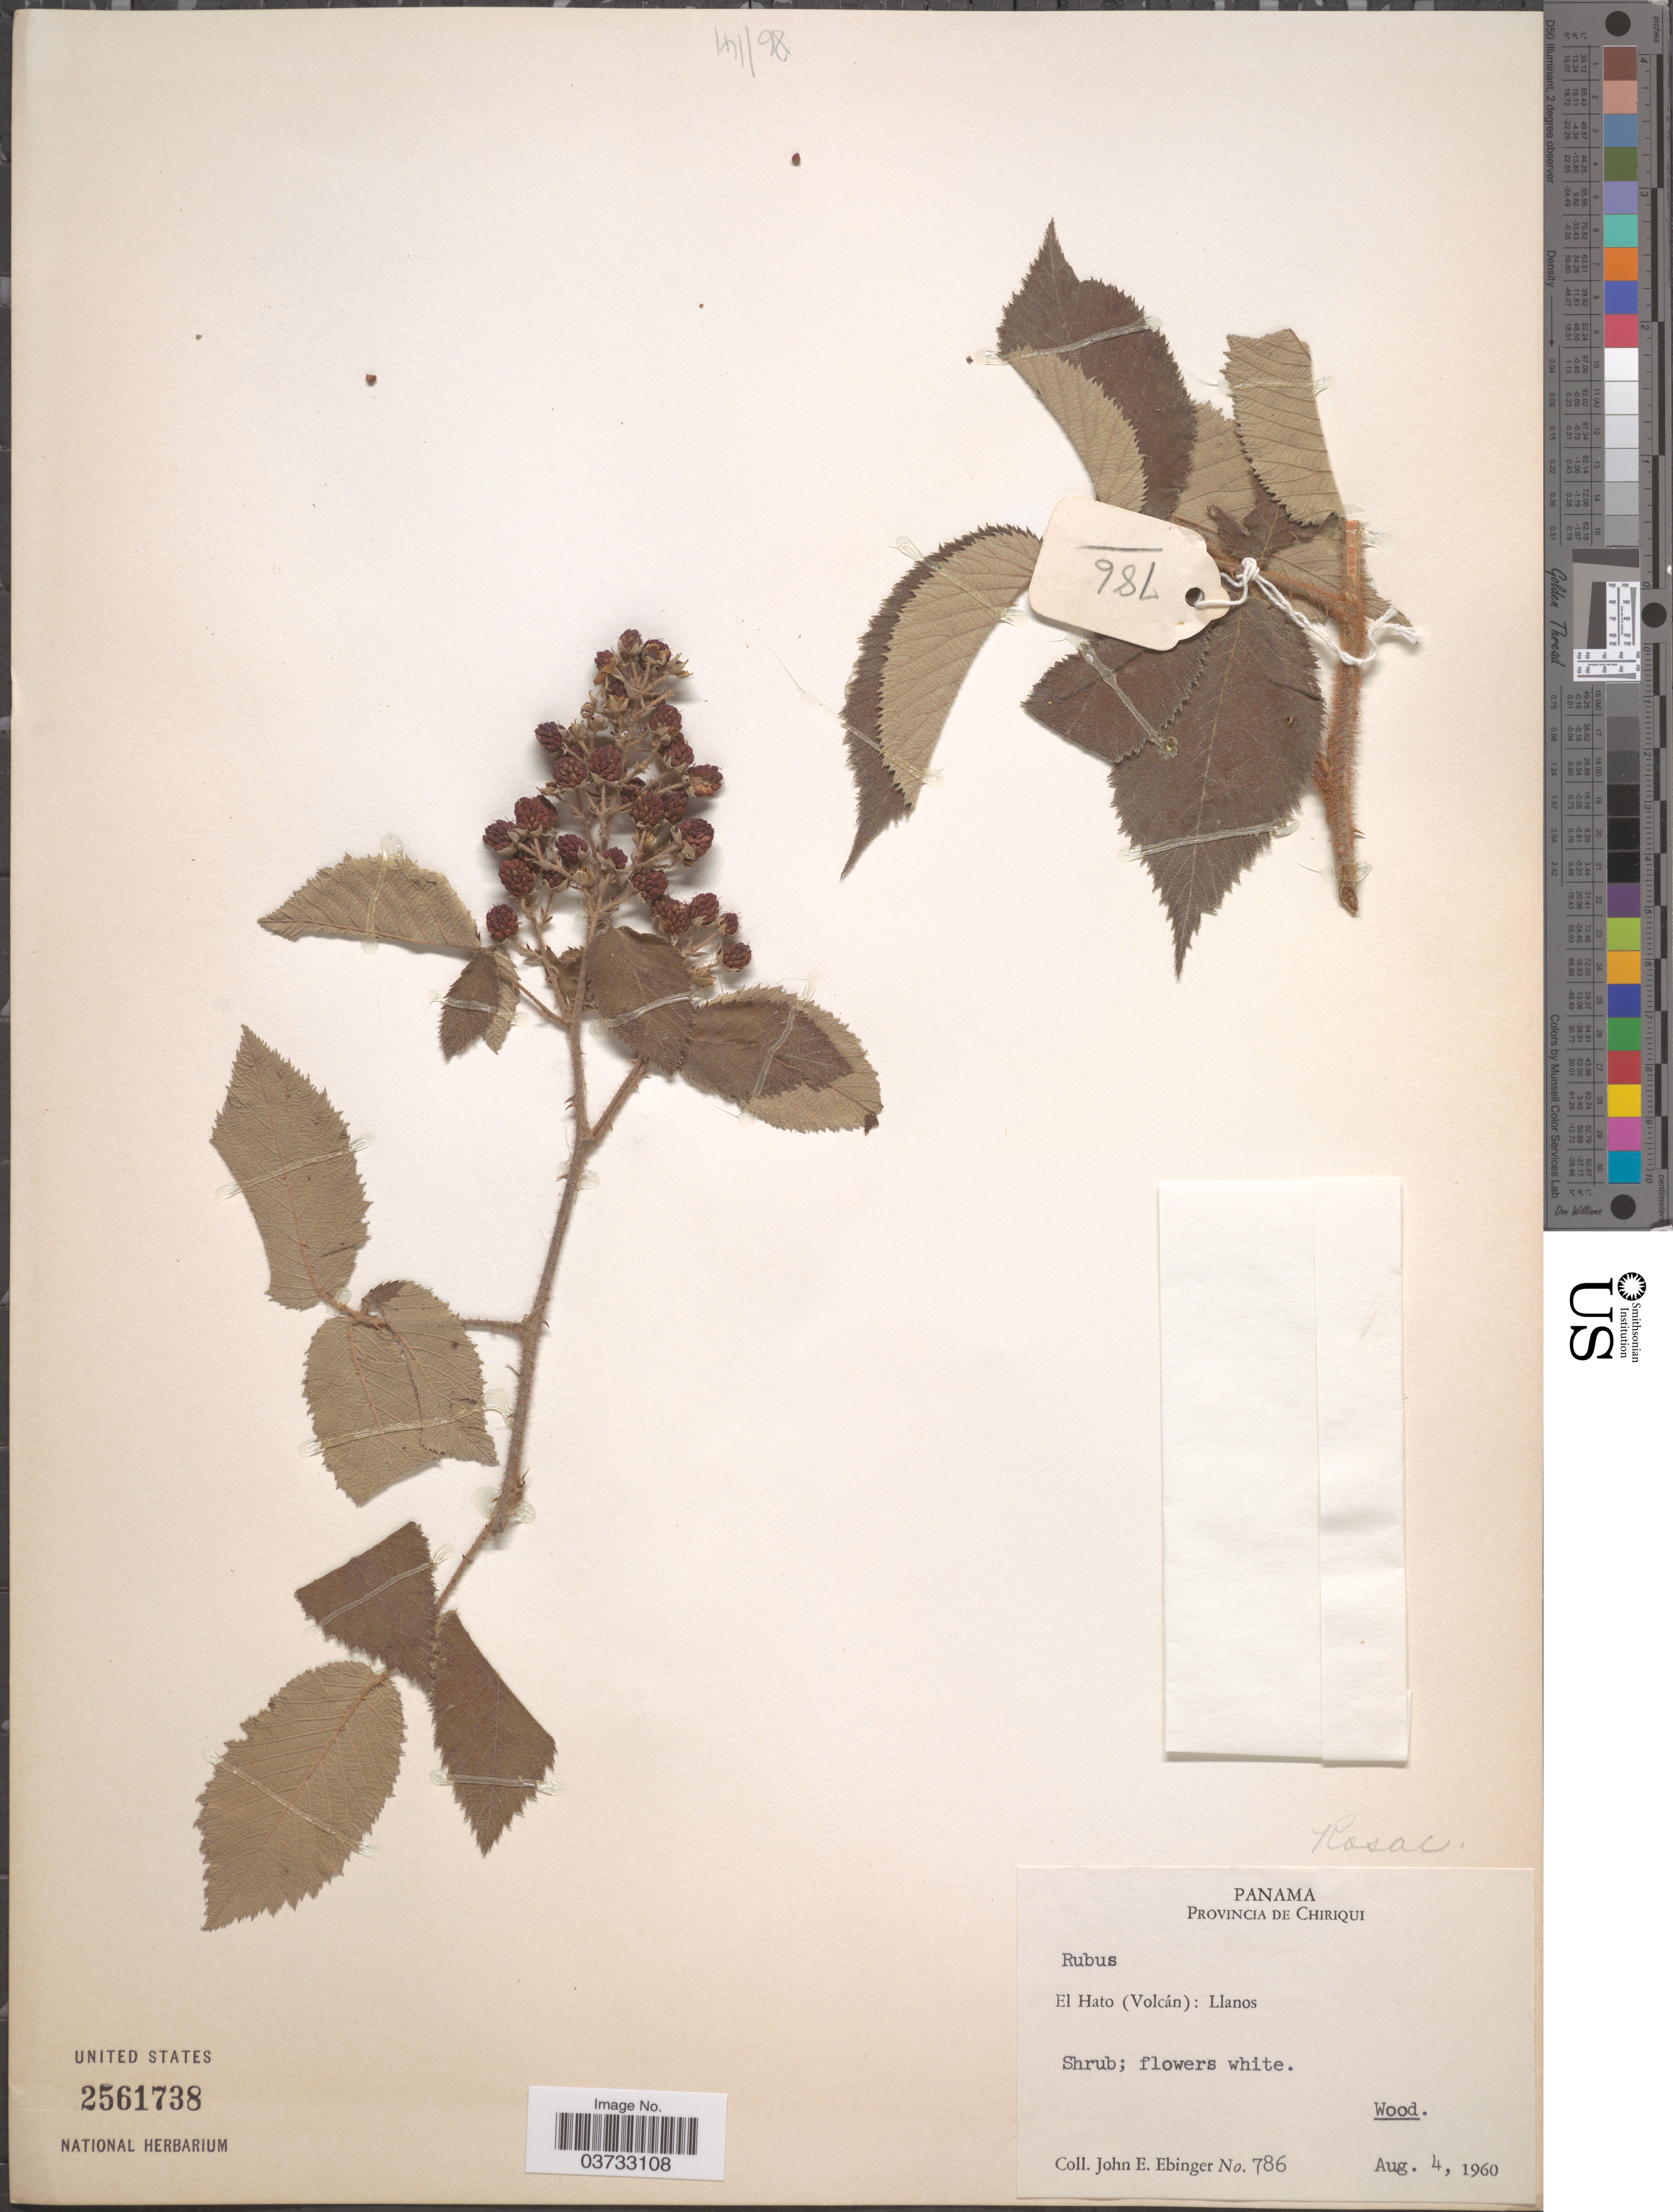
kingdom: Plantae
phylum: Tracheophyta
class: Magnoliopsida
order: Rosales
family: Rosaceae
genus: Rubus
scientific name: Rubus sp.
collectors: J. Ebinger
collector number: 786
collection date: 1960-08-04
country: Panama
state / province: Chiriqui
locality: El Hato (Volcán): Llanos.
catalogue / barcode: US 2561738